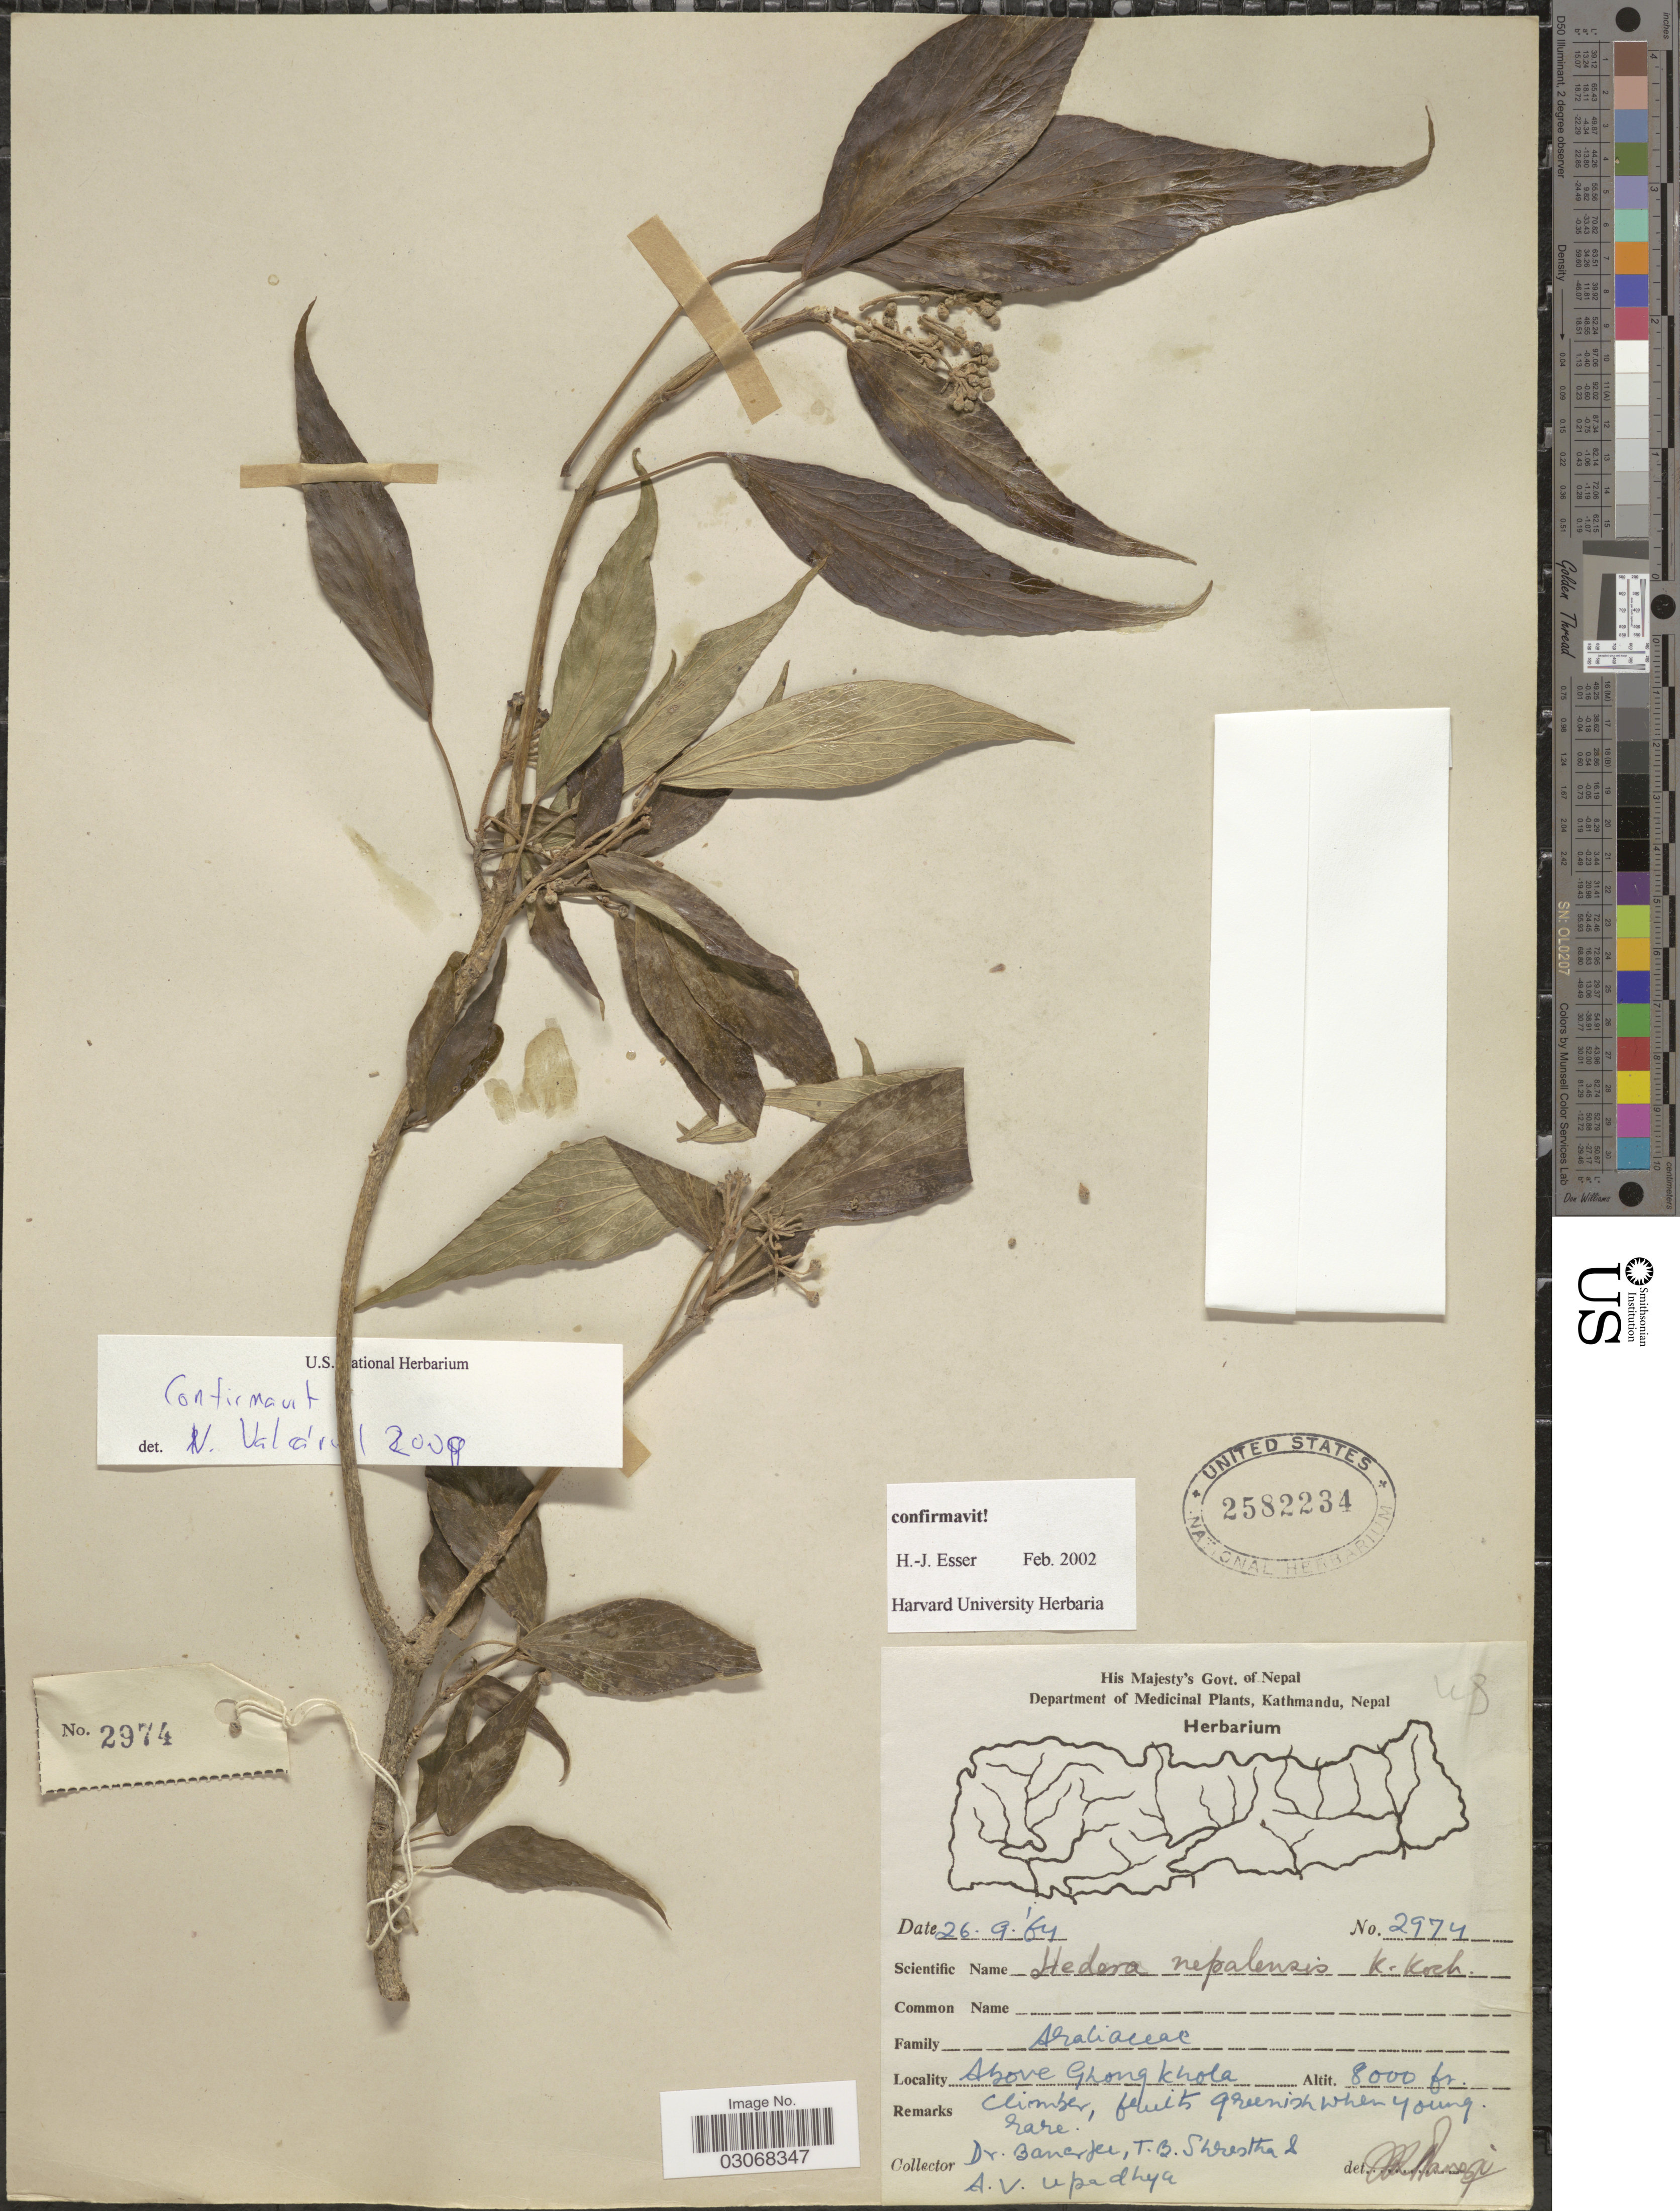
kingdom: Plantae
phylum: Tracheophyta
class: Magnoliopsida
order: Apiales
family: Araliaceae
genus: Hedera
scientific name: Hedera nepalensis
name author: K. Koch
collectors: -. Banerjee, T. B. Shrestha & A. Upadhya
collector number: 2974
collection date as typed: Transcribed d/m/y: 26/9/64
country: Nepal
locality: Above Ghong Khola.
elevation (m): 2438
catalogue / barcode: US 2582234